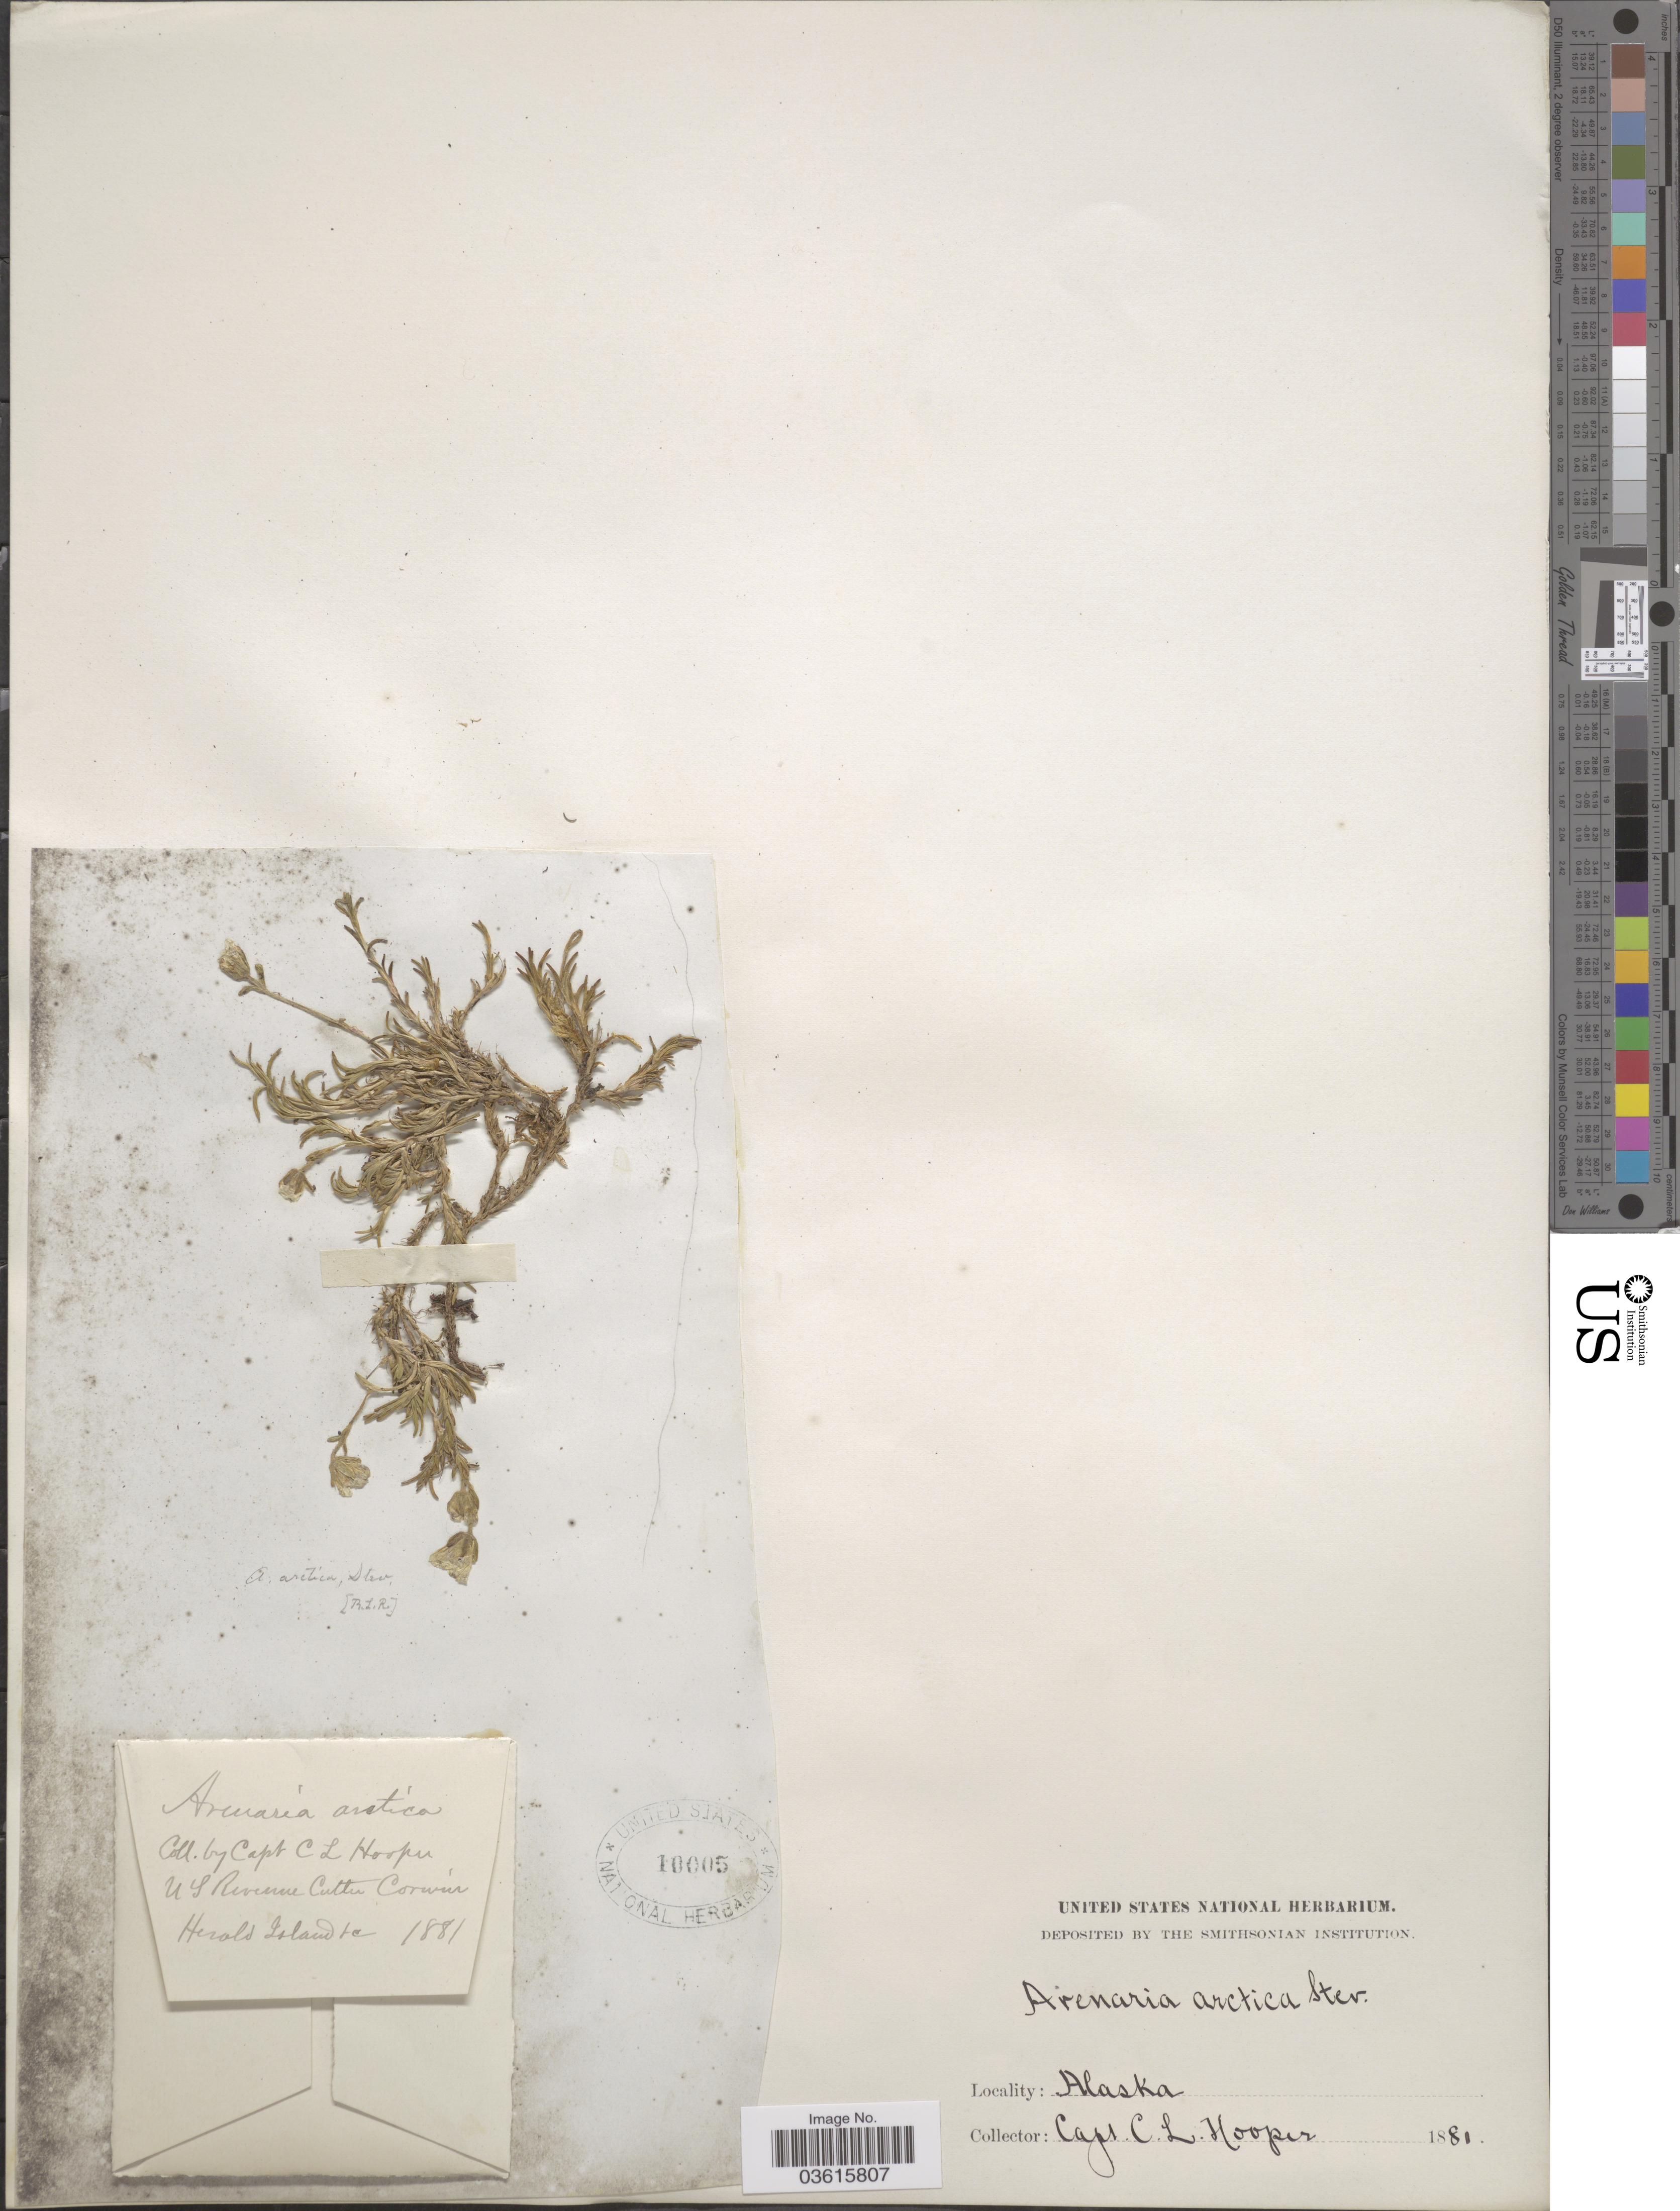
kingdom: Plantae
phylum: Tracheophyta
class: Magnoliopsida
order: Caryophyllales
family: Caryophyllaceae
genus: Cherleria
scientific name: Cherleria arctica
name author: (Steven ex Ser.) A.J. Moore & Dillenb.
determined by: Strong, M. T., (US), Smithsonian Institution - National Museum of Natural History (UNITED STATES)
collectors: C. Hooper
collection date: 1881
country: United States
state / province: Alaska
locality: US Revenue Cutter Corwin Herald Island &c.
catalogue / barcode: US 10005